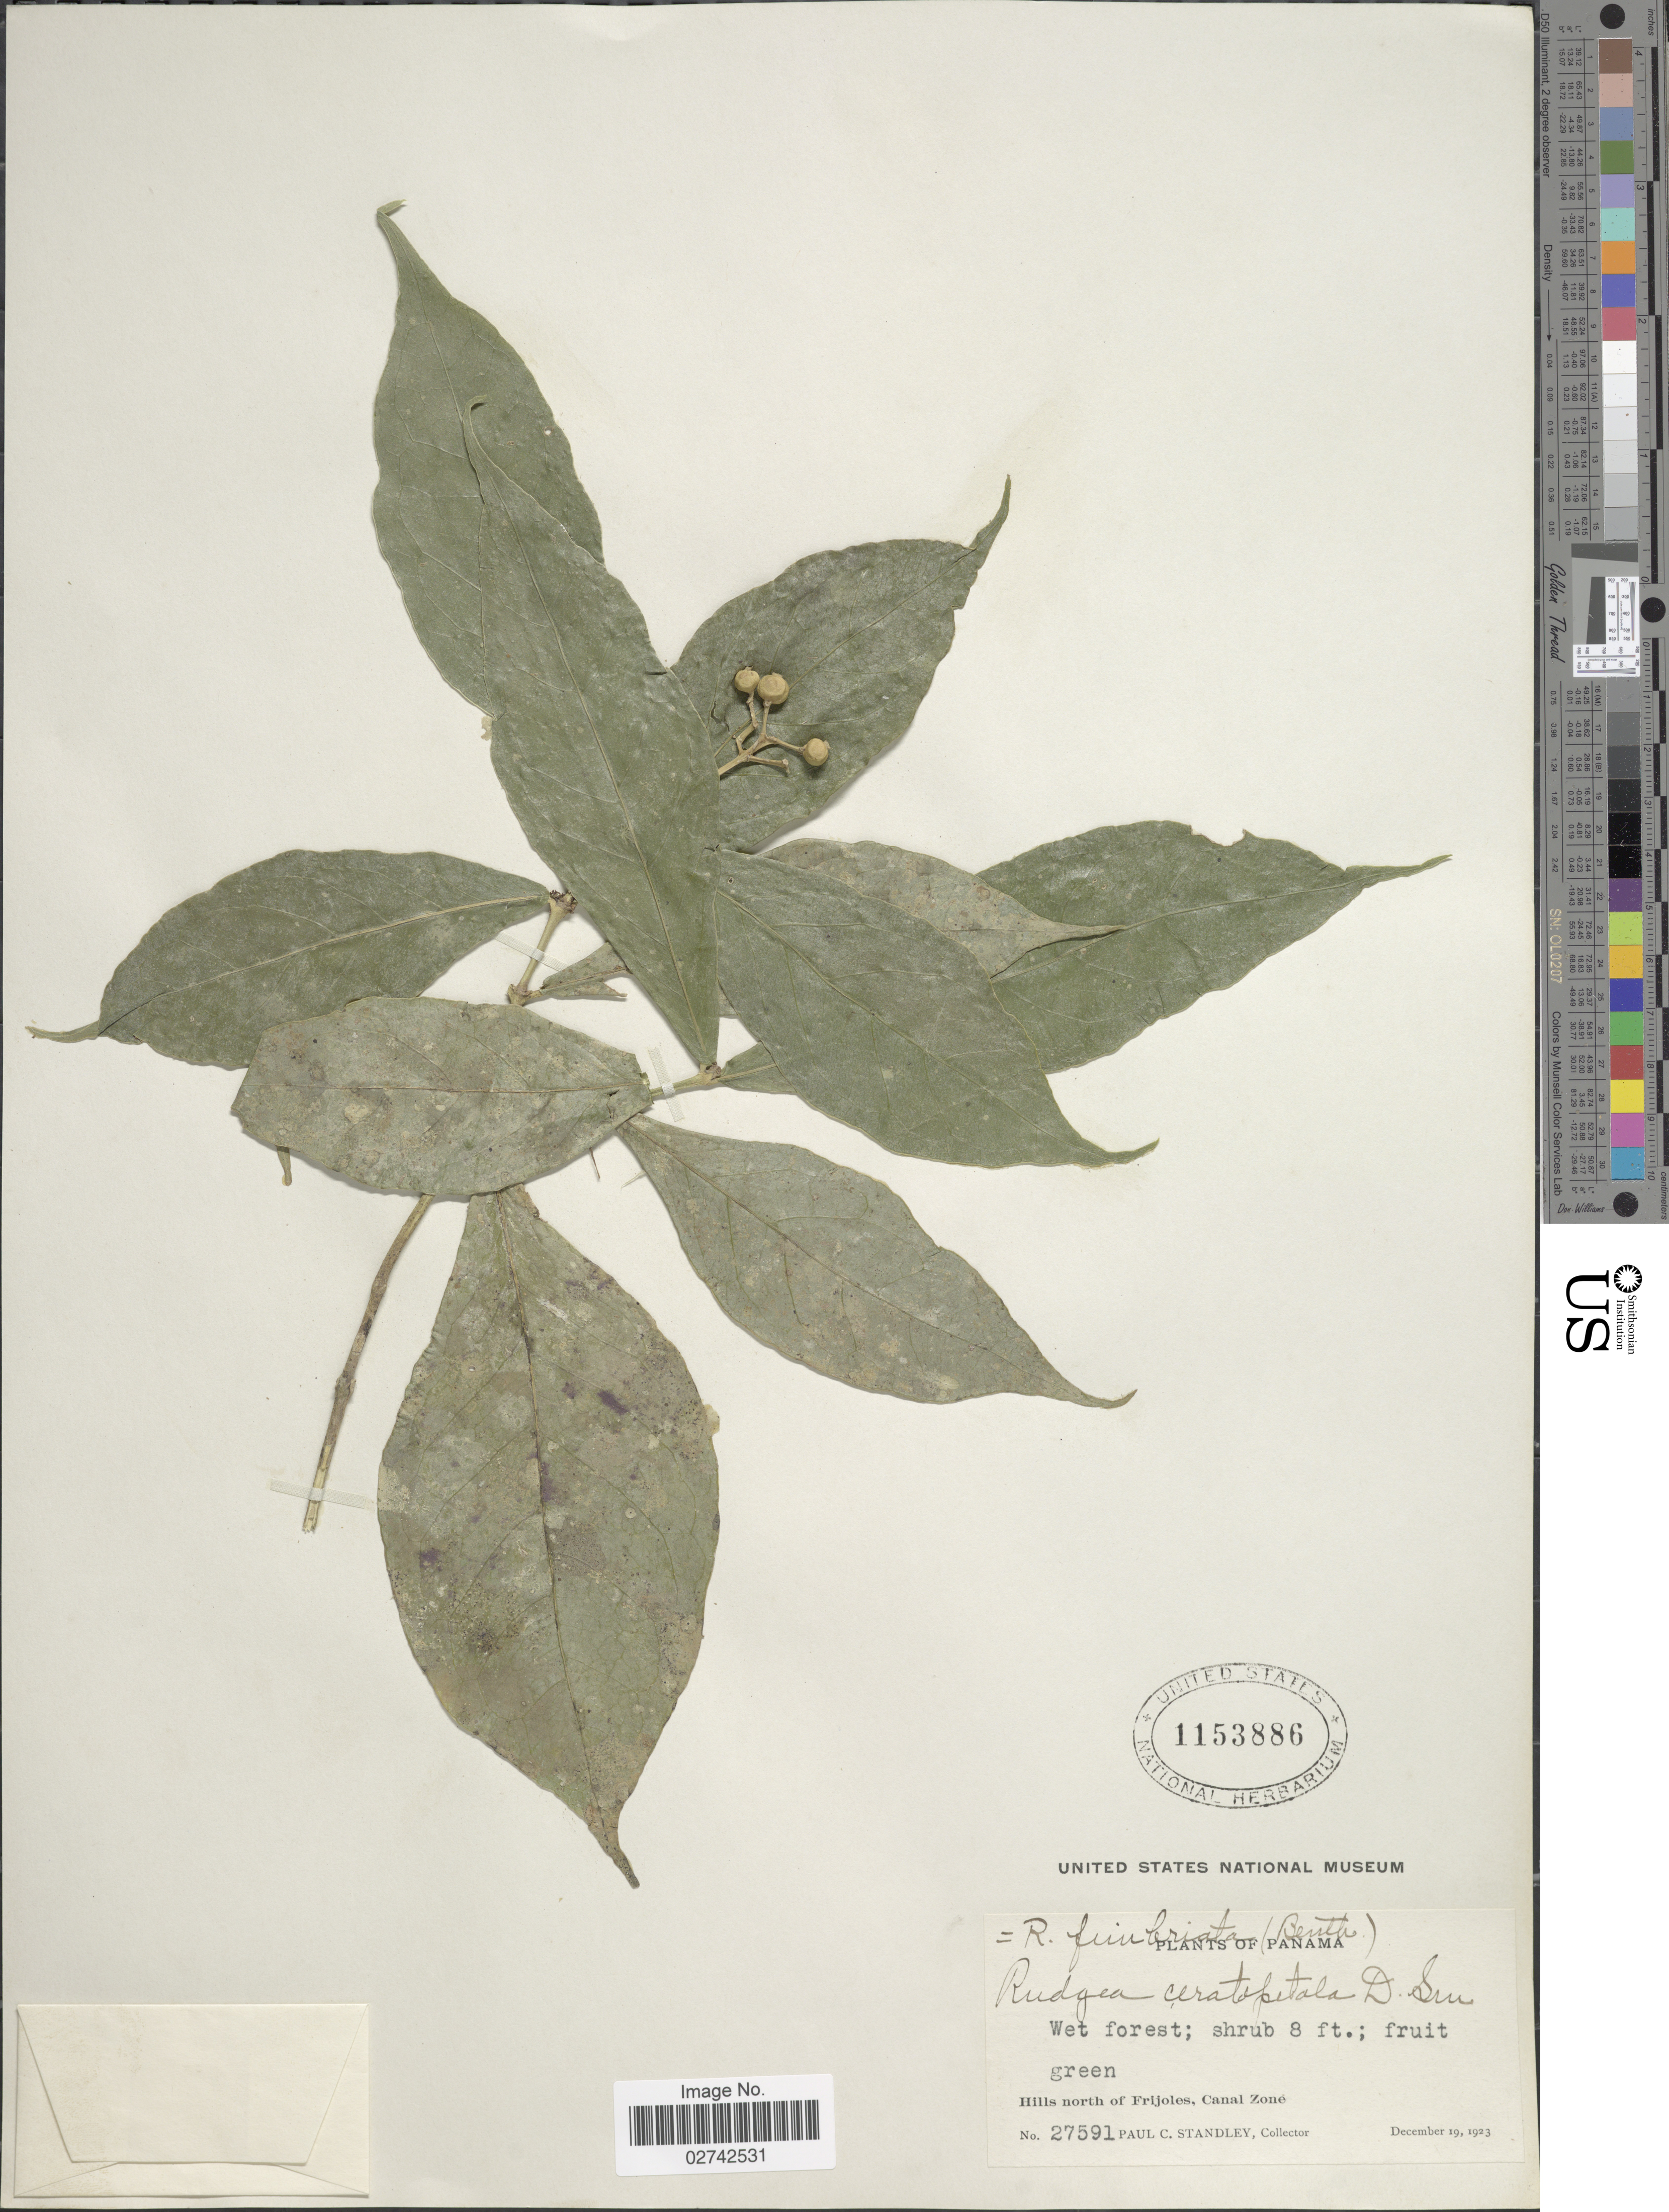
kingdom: Plantae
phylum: Tracheophyta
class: Magnoliopsida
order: Gentianales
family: Rubiaceae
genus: Rudgea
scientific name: Rudgea cornifolia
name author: (Kunth ex Roem. & Schult.) Standl.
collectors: P. C. Standley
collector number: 27591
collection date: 1923-12-19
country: Panama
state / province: Colón / Panamá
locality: Hills north of Frijoles, Canal Zone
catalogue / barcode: US 1153886